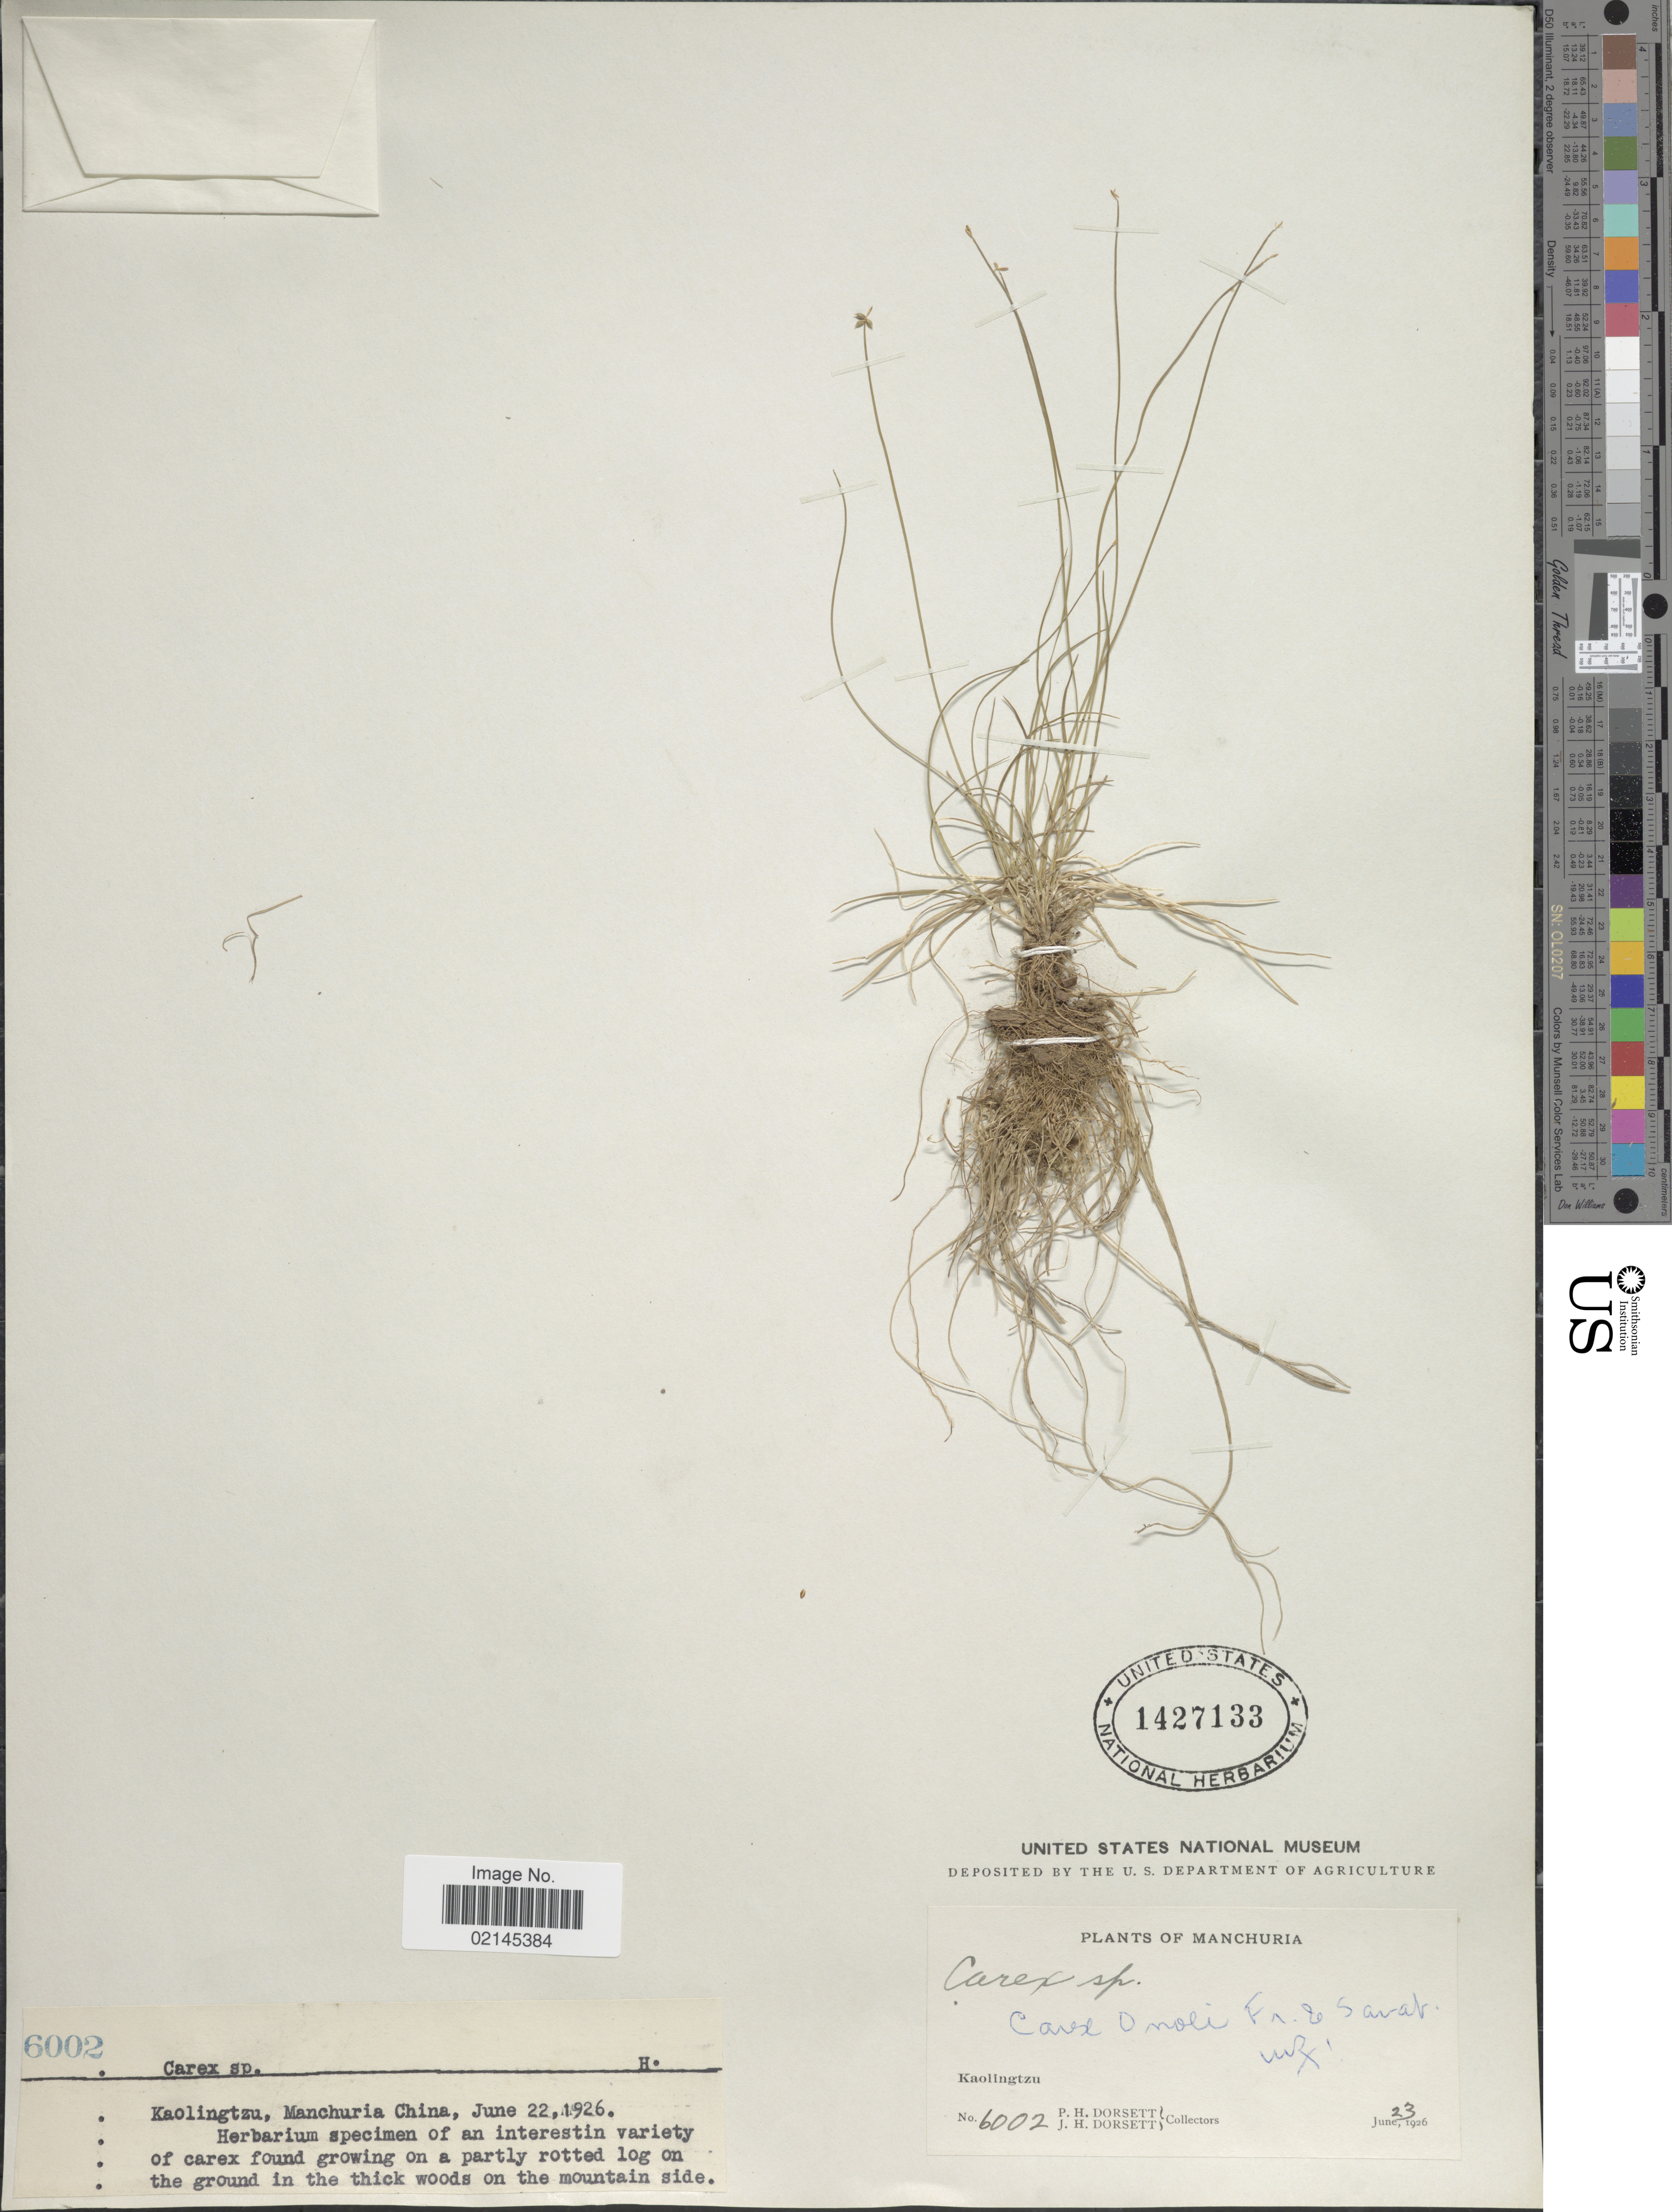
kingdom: Plantae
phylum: Tracheophyta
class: Liliopsida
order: Poales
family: Cyperaceae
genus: Carex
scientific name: Carex onoei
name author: Franch. & Sav.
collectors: P. H. Dorsett & J. Dorsett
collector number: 6002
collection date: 1926-06-22/1926-06-23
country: China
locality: Manchuria, Kaolingtzu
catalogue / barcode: US 1427133